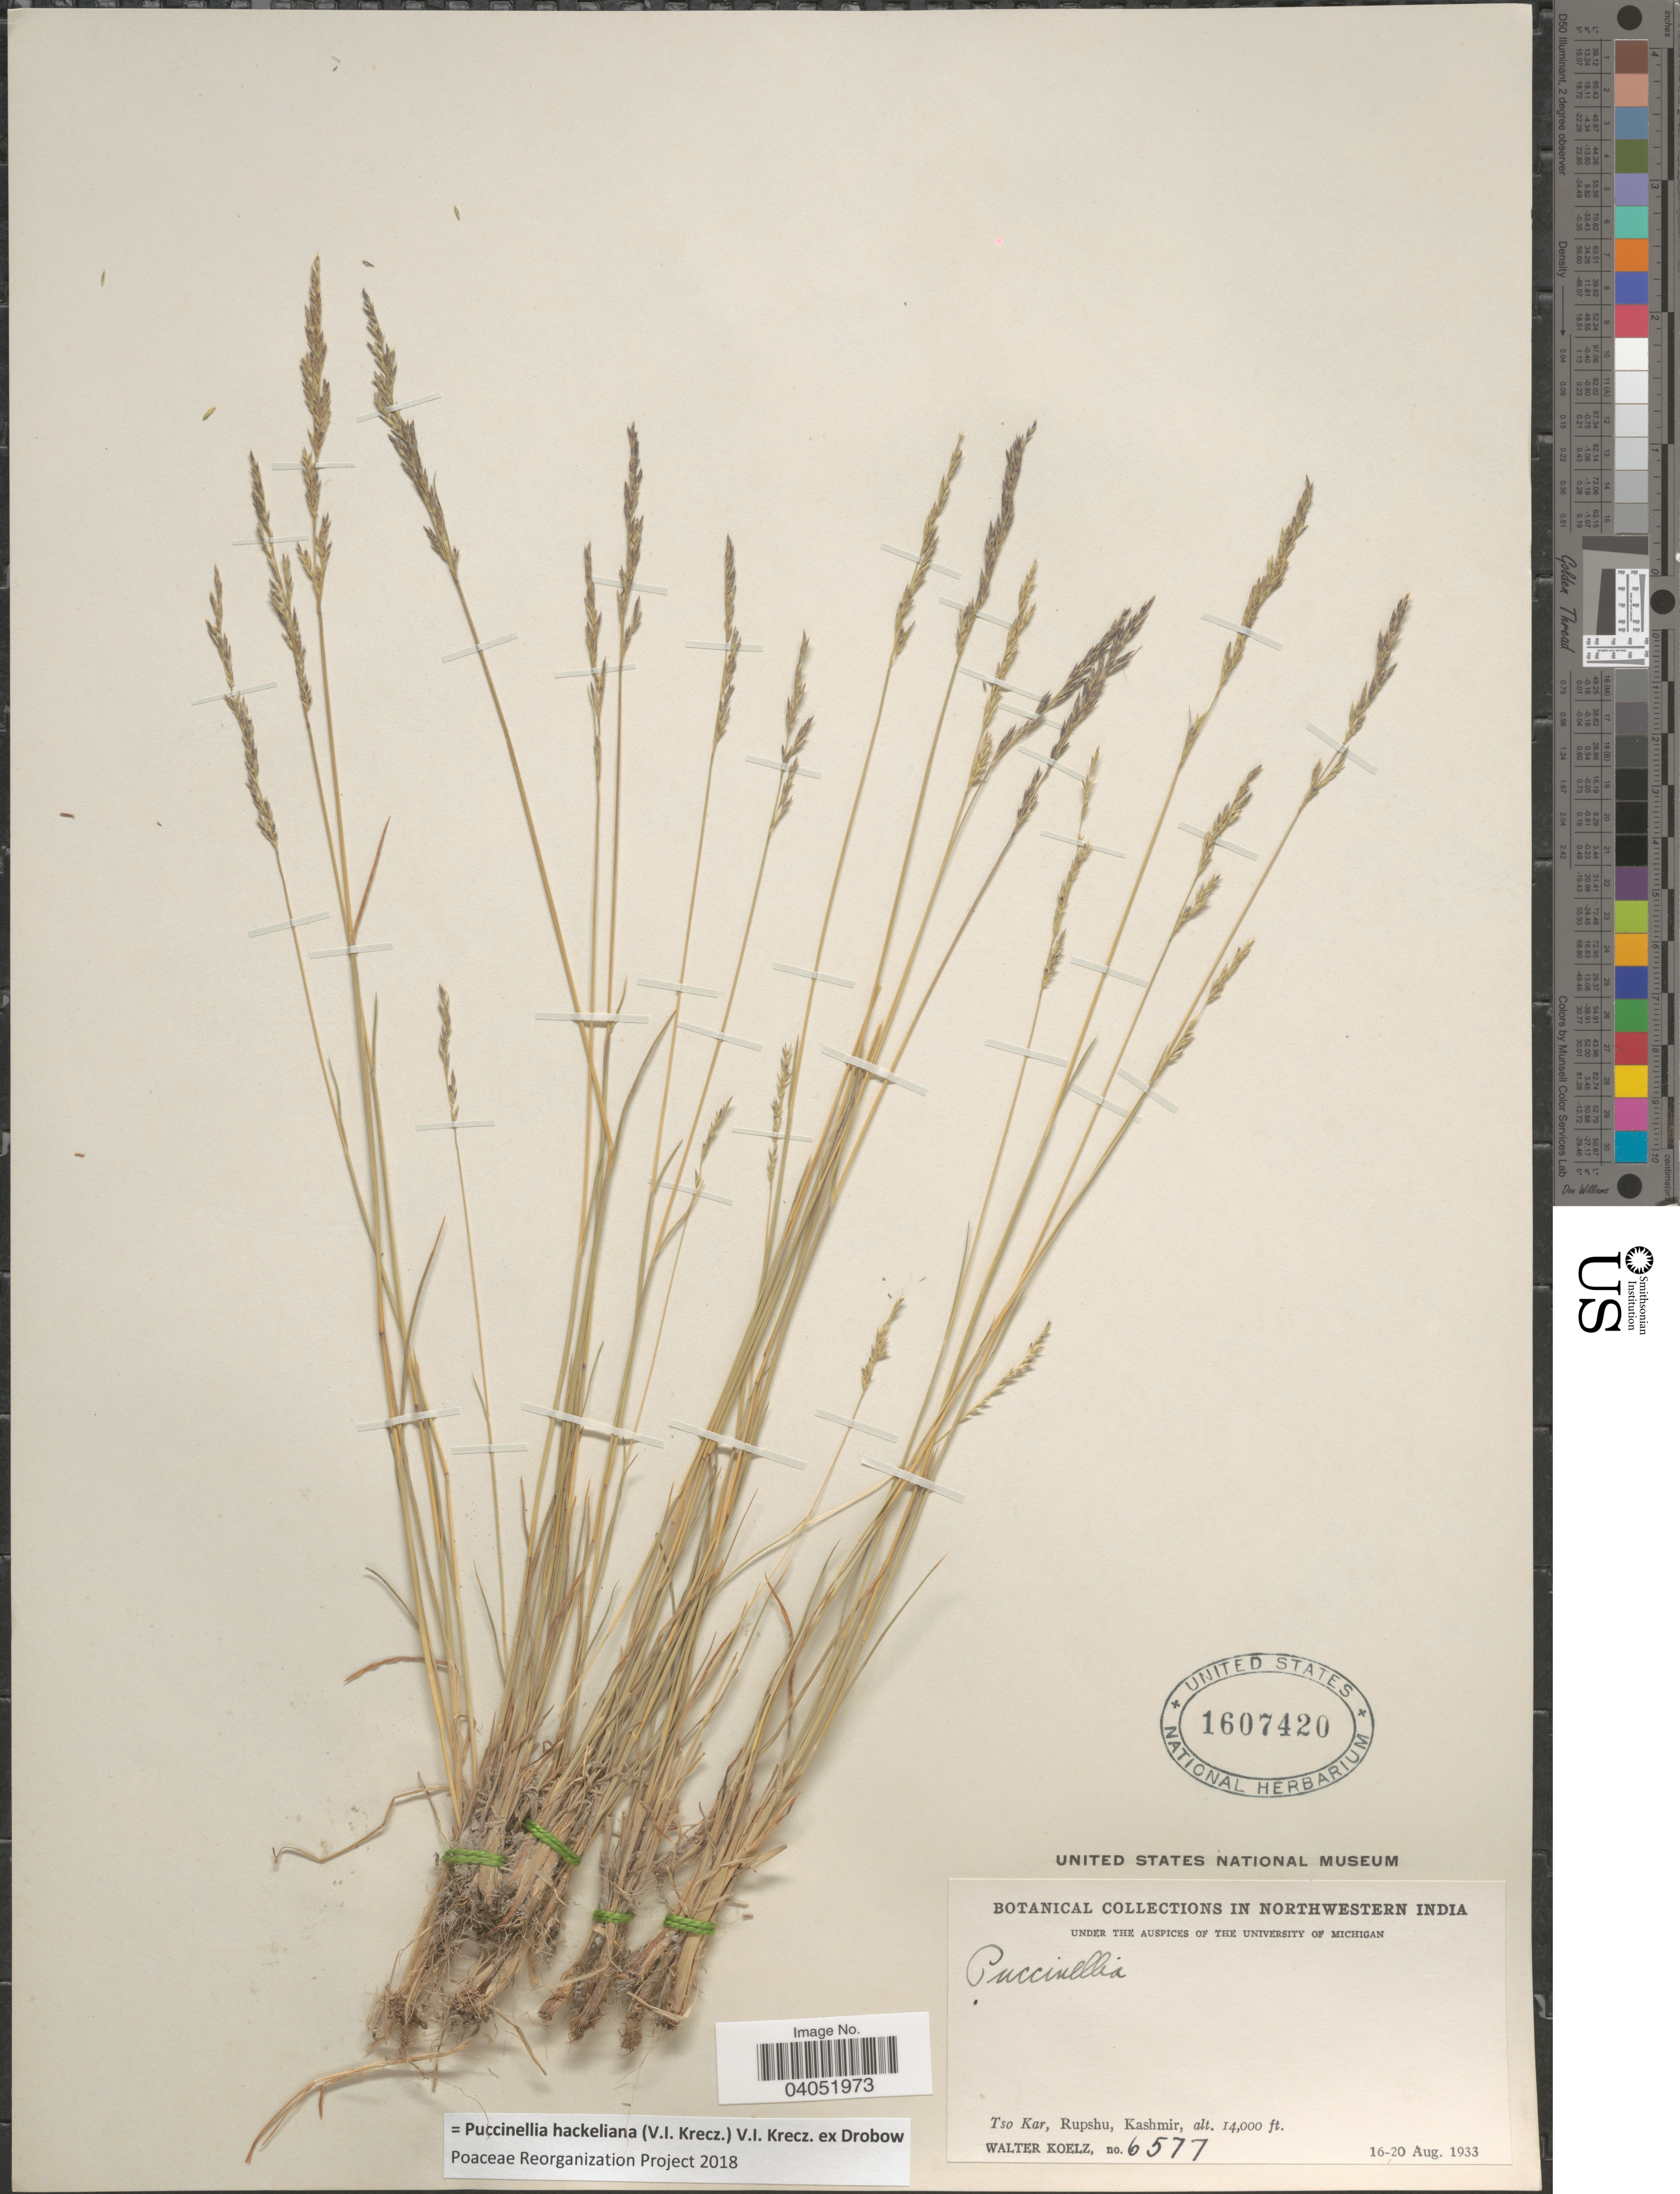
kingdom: Plantae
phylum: Tracheophyta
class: Liliopsida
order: Poales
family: Poaceae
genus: Puccinellia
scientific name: Puccinellia hackeliana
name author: (V.I. Krecz.) V.I. Krecz. ex Drobow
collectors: W. N. Koelz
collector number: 6577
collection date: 1933-08-16/1933-08-20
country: India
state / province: Jammu and Kashmir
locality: In northwestern India. Tso Kar, Rupshu, Kashmir.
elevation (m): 4267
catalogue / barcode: US 1607420